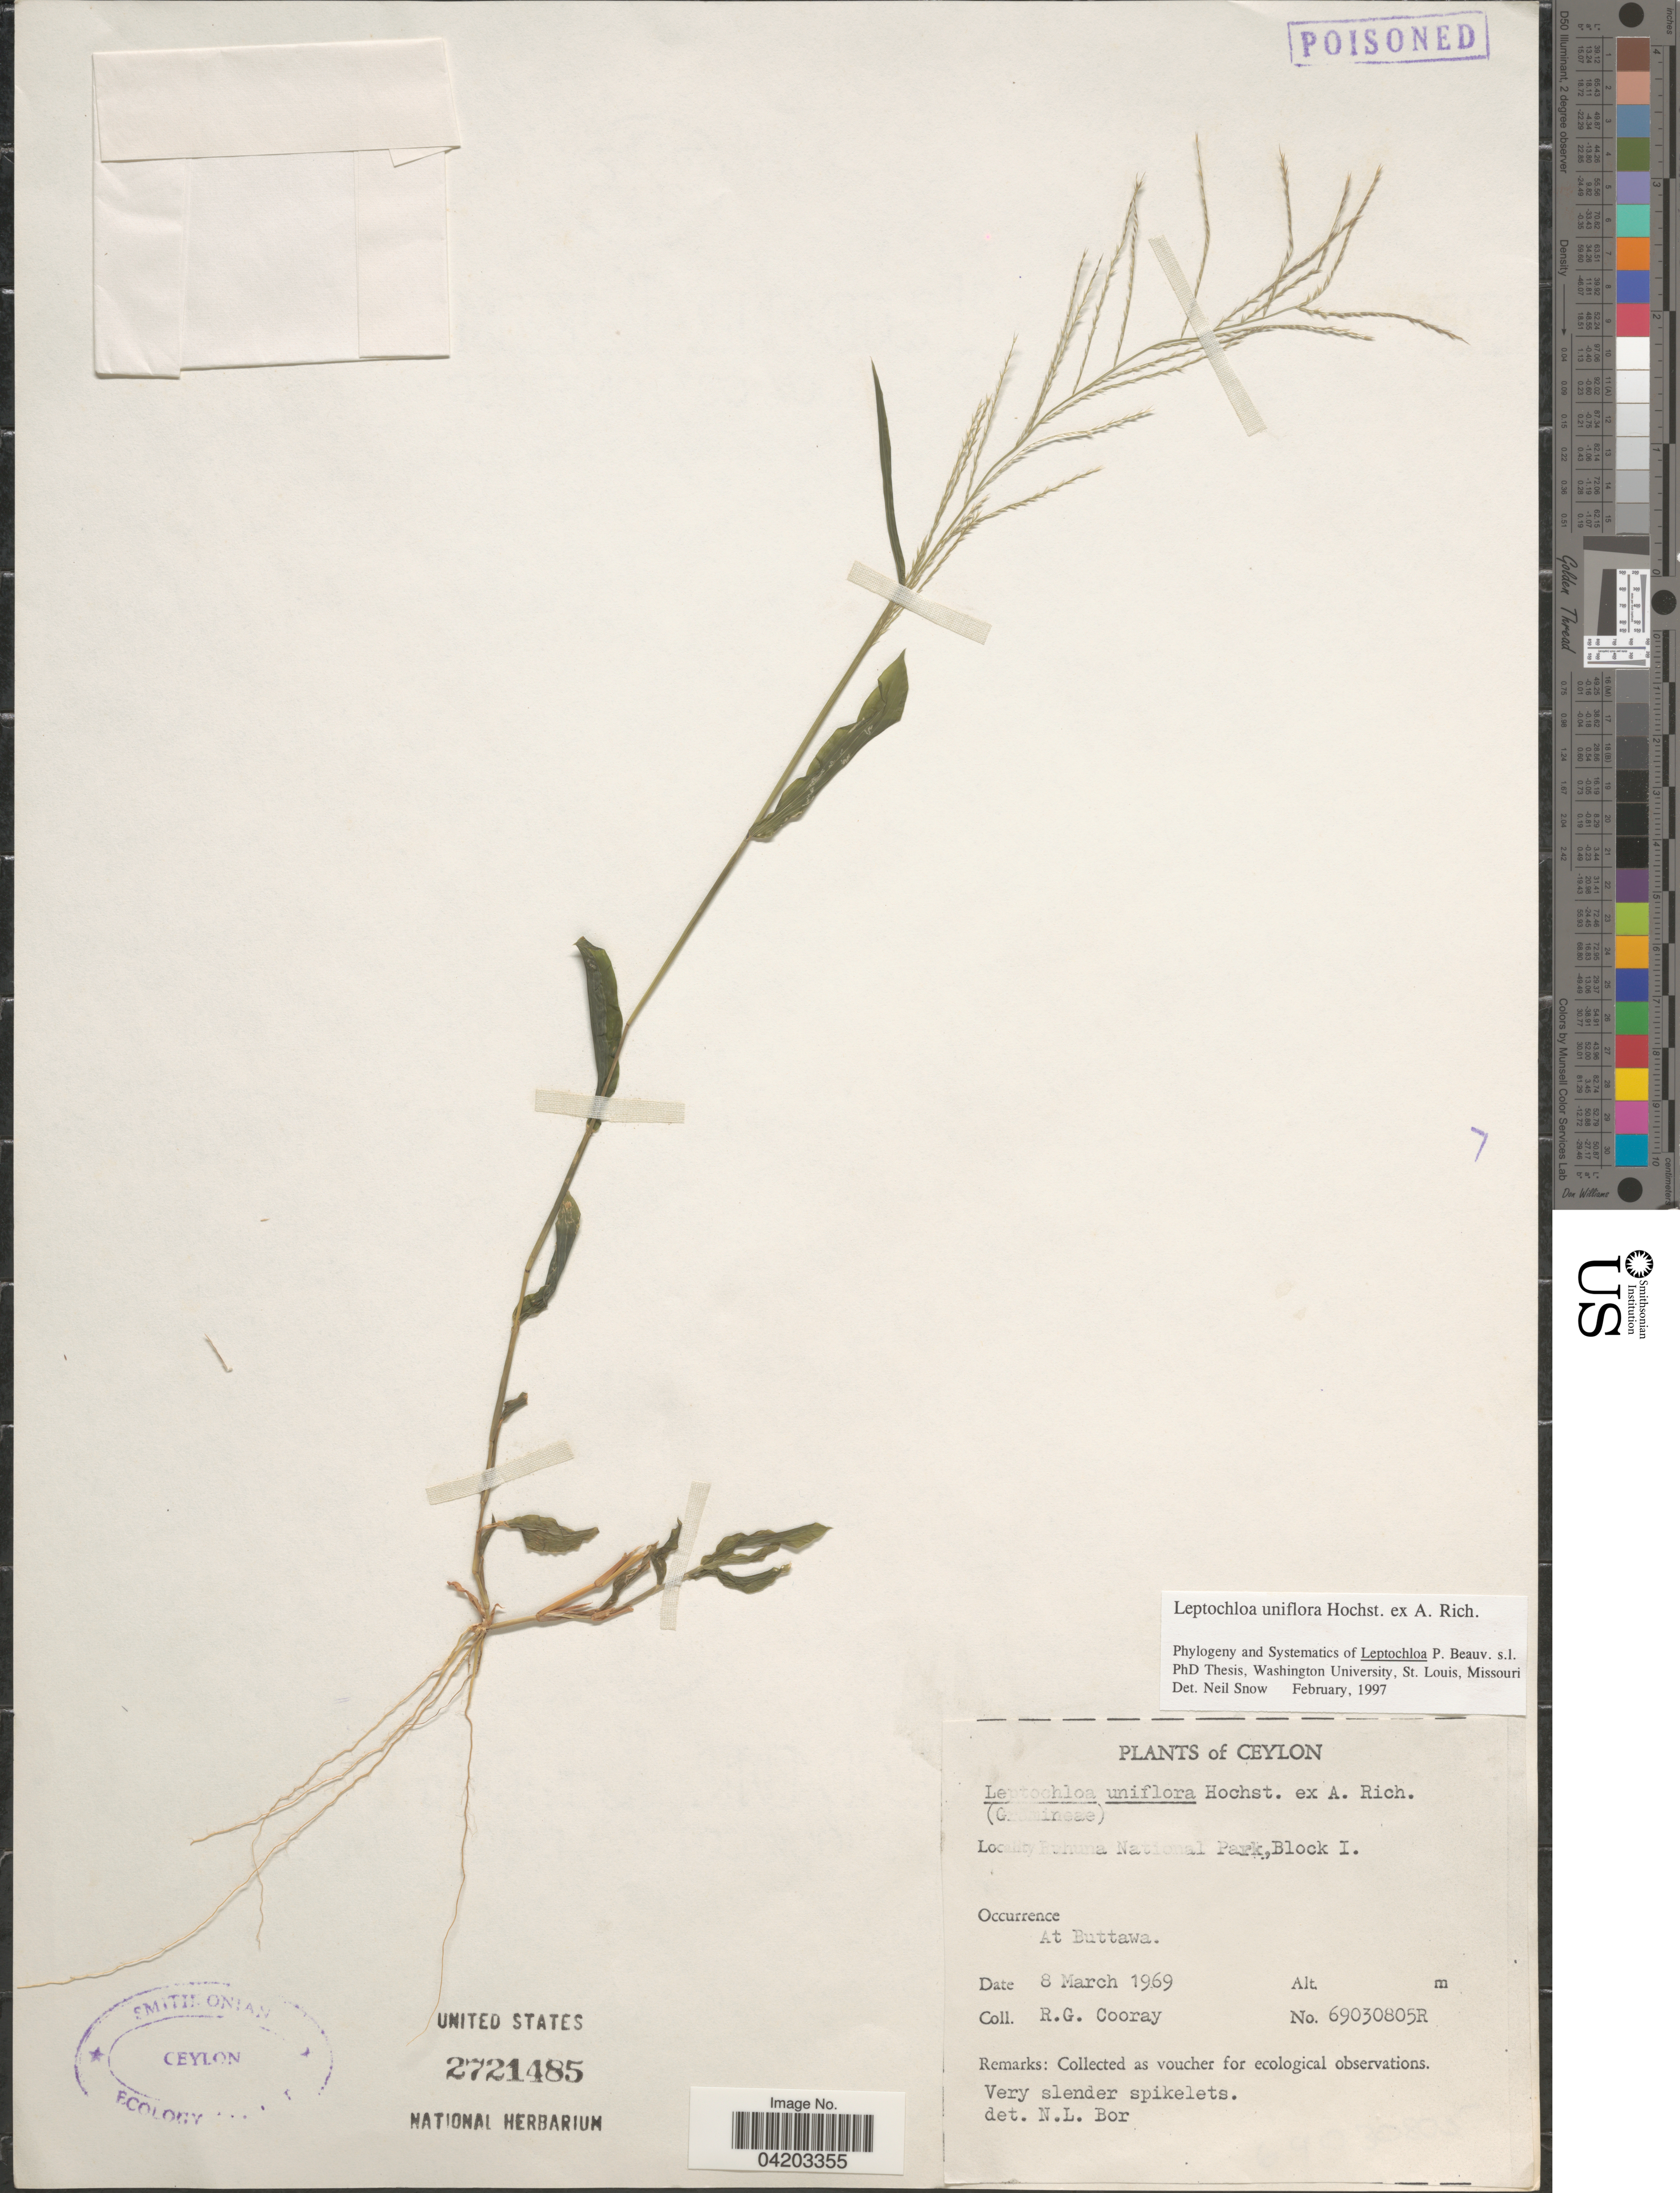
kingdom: Plantae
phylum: Tracheophyta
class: Liliopsida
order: Poales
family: Poaceae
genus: Trigonochloa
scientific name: Trigonochloa uniflora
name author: (Hochst. ex A. Rich.) P.M. Peterson & N. Snow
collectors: R. Cooray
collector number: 69030805R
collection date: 1969-03-08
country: Sri Lanka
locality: Ceylon. Ruhuna National Park, Block I. At Buttawa.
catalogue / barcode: US 2721485